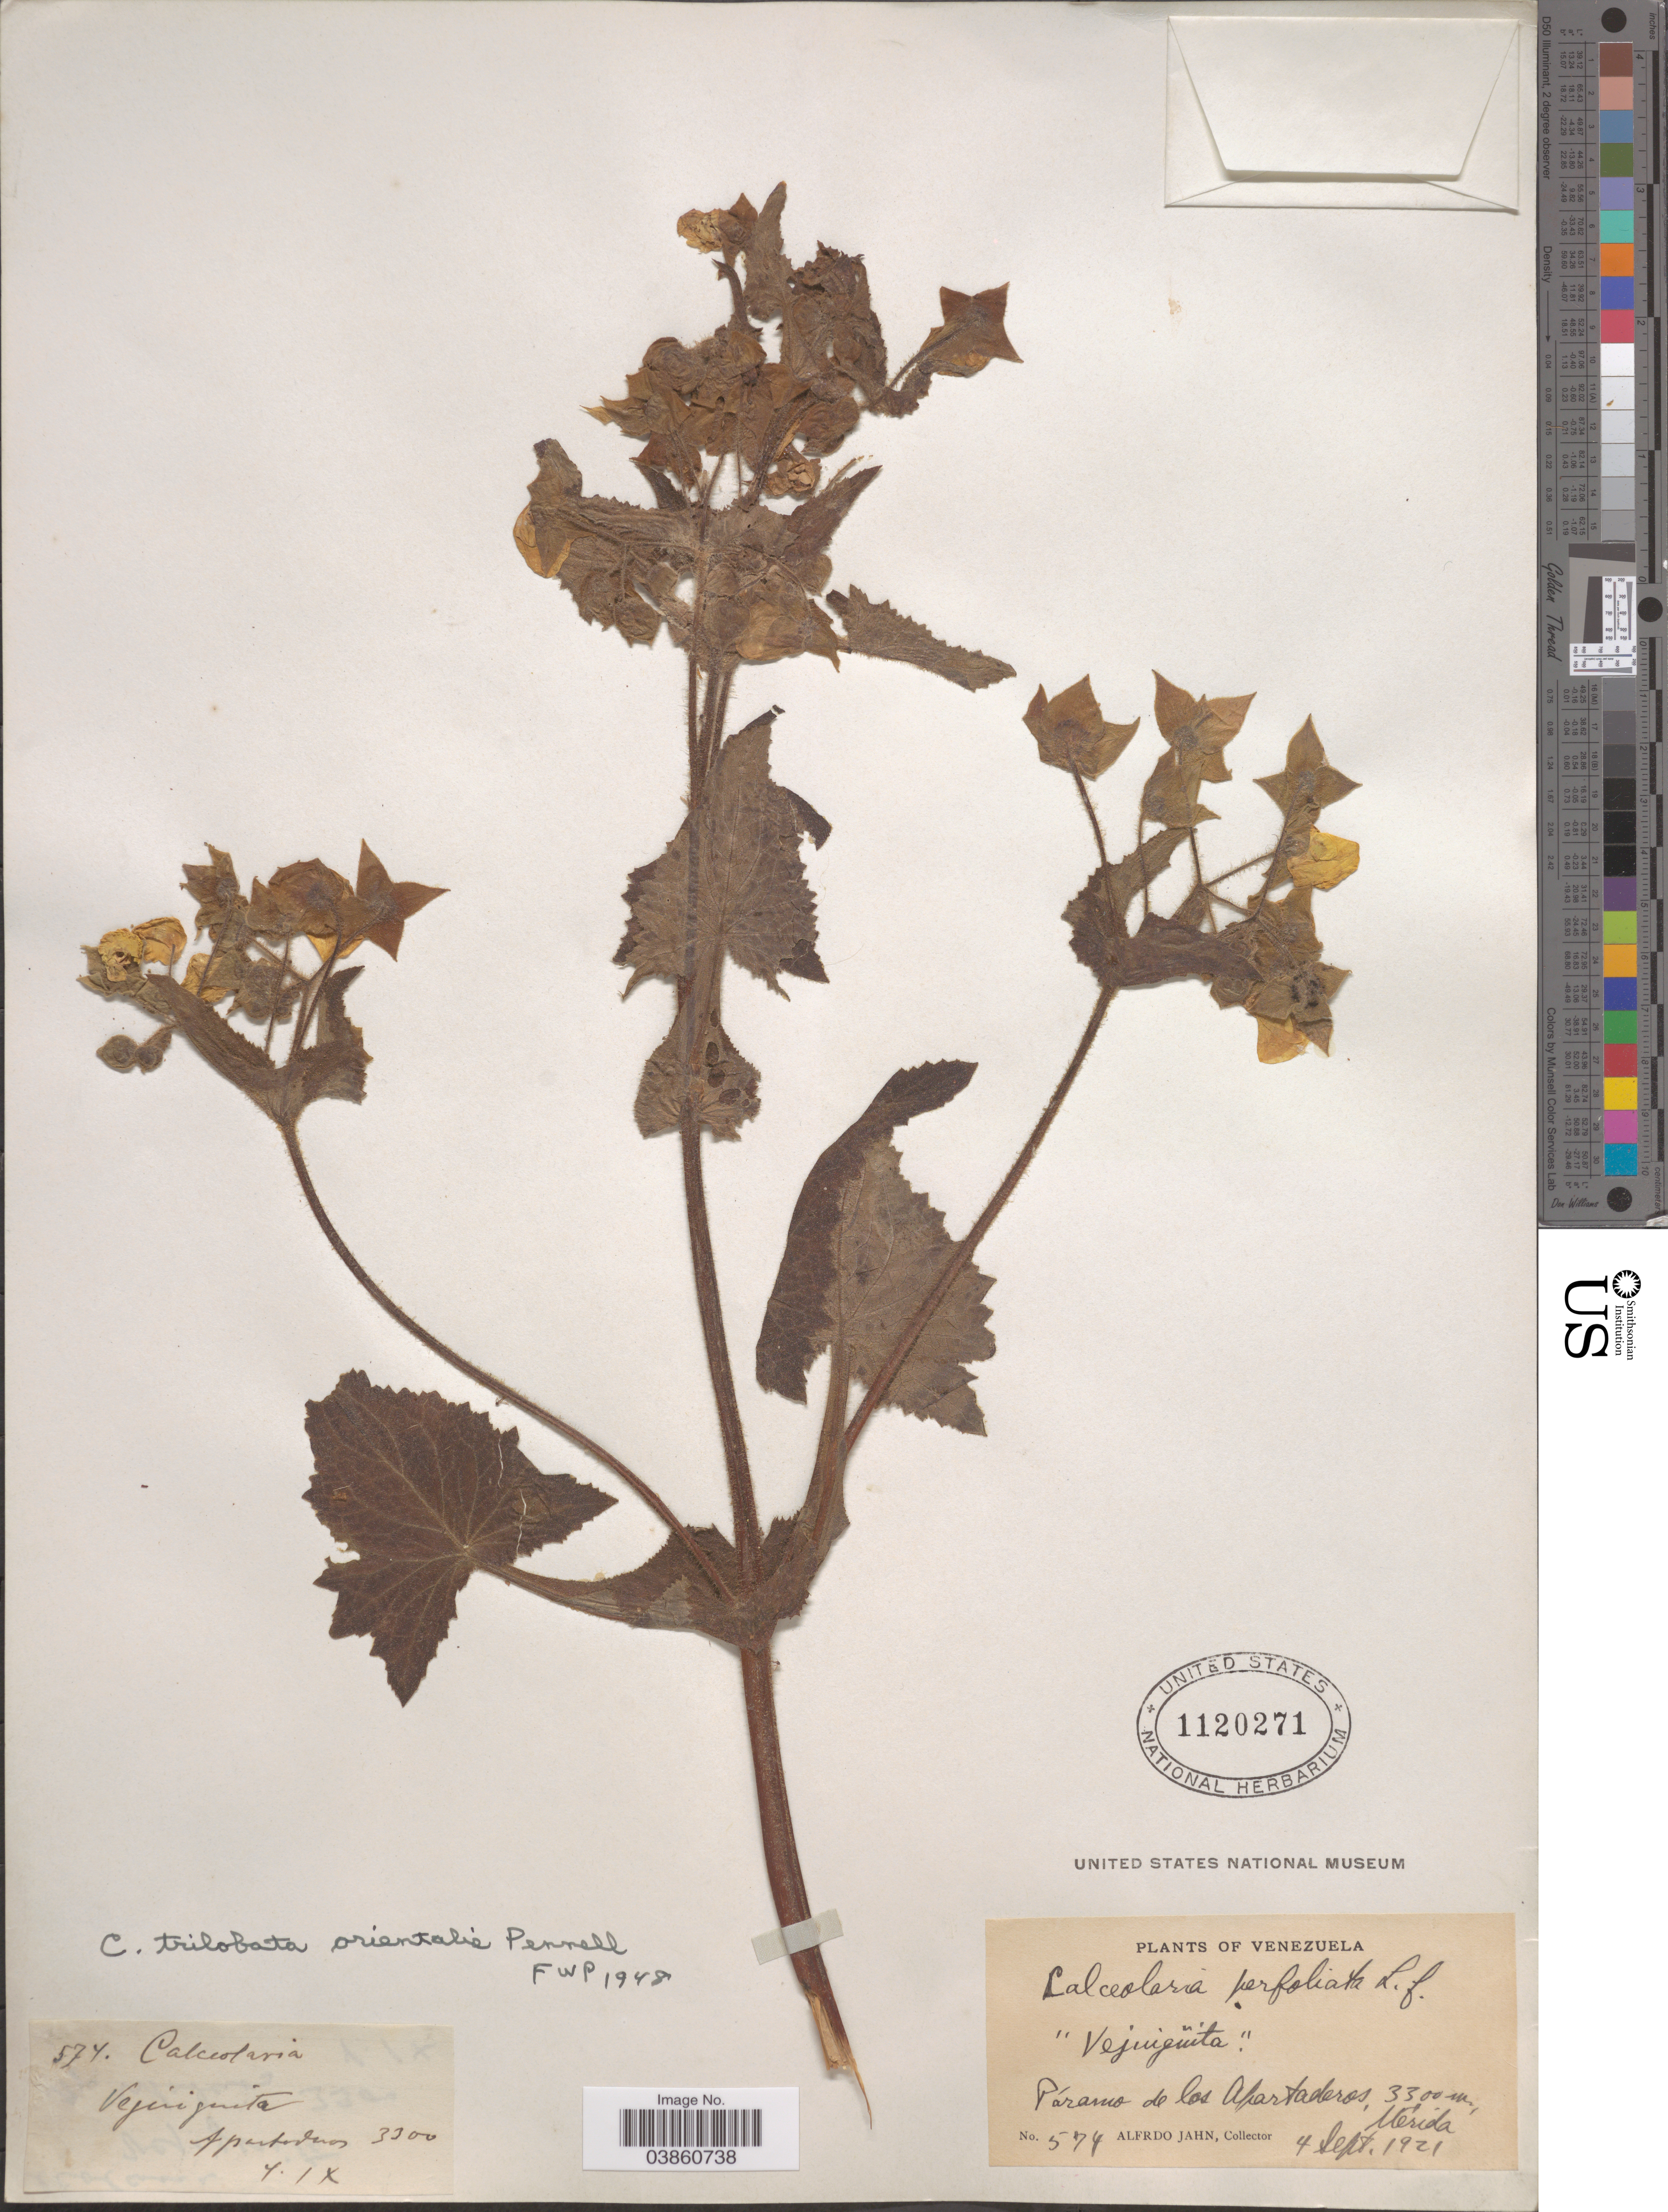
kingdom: Plantae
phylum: Tracheophyta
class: Magnoliopsida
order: Lamiales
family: Calceolariaceae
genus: Calceolaria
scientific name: Calceolaria trilobata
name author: Hemsl.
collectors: A. Jahn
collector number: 574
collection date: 1921-09-04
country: Venezuela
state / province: Merida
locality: Páramo de los Apartaderos.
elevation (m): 3300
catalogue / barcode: US 1120271